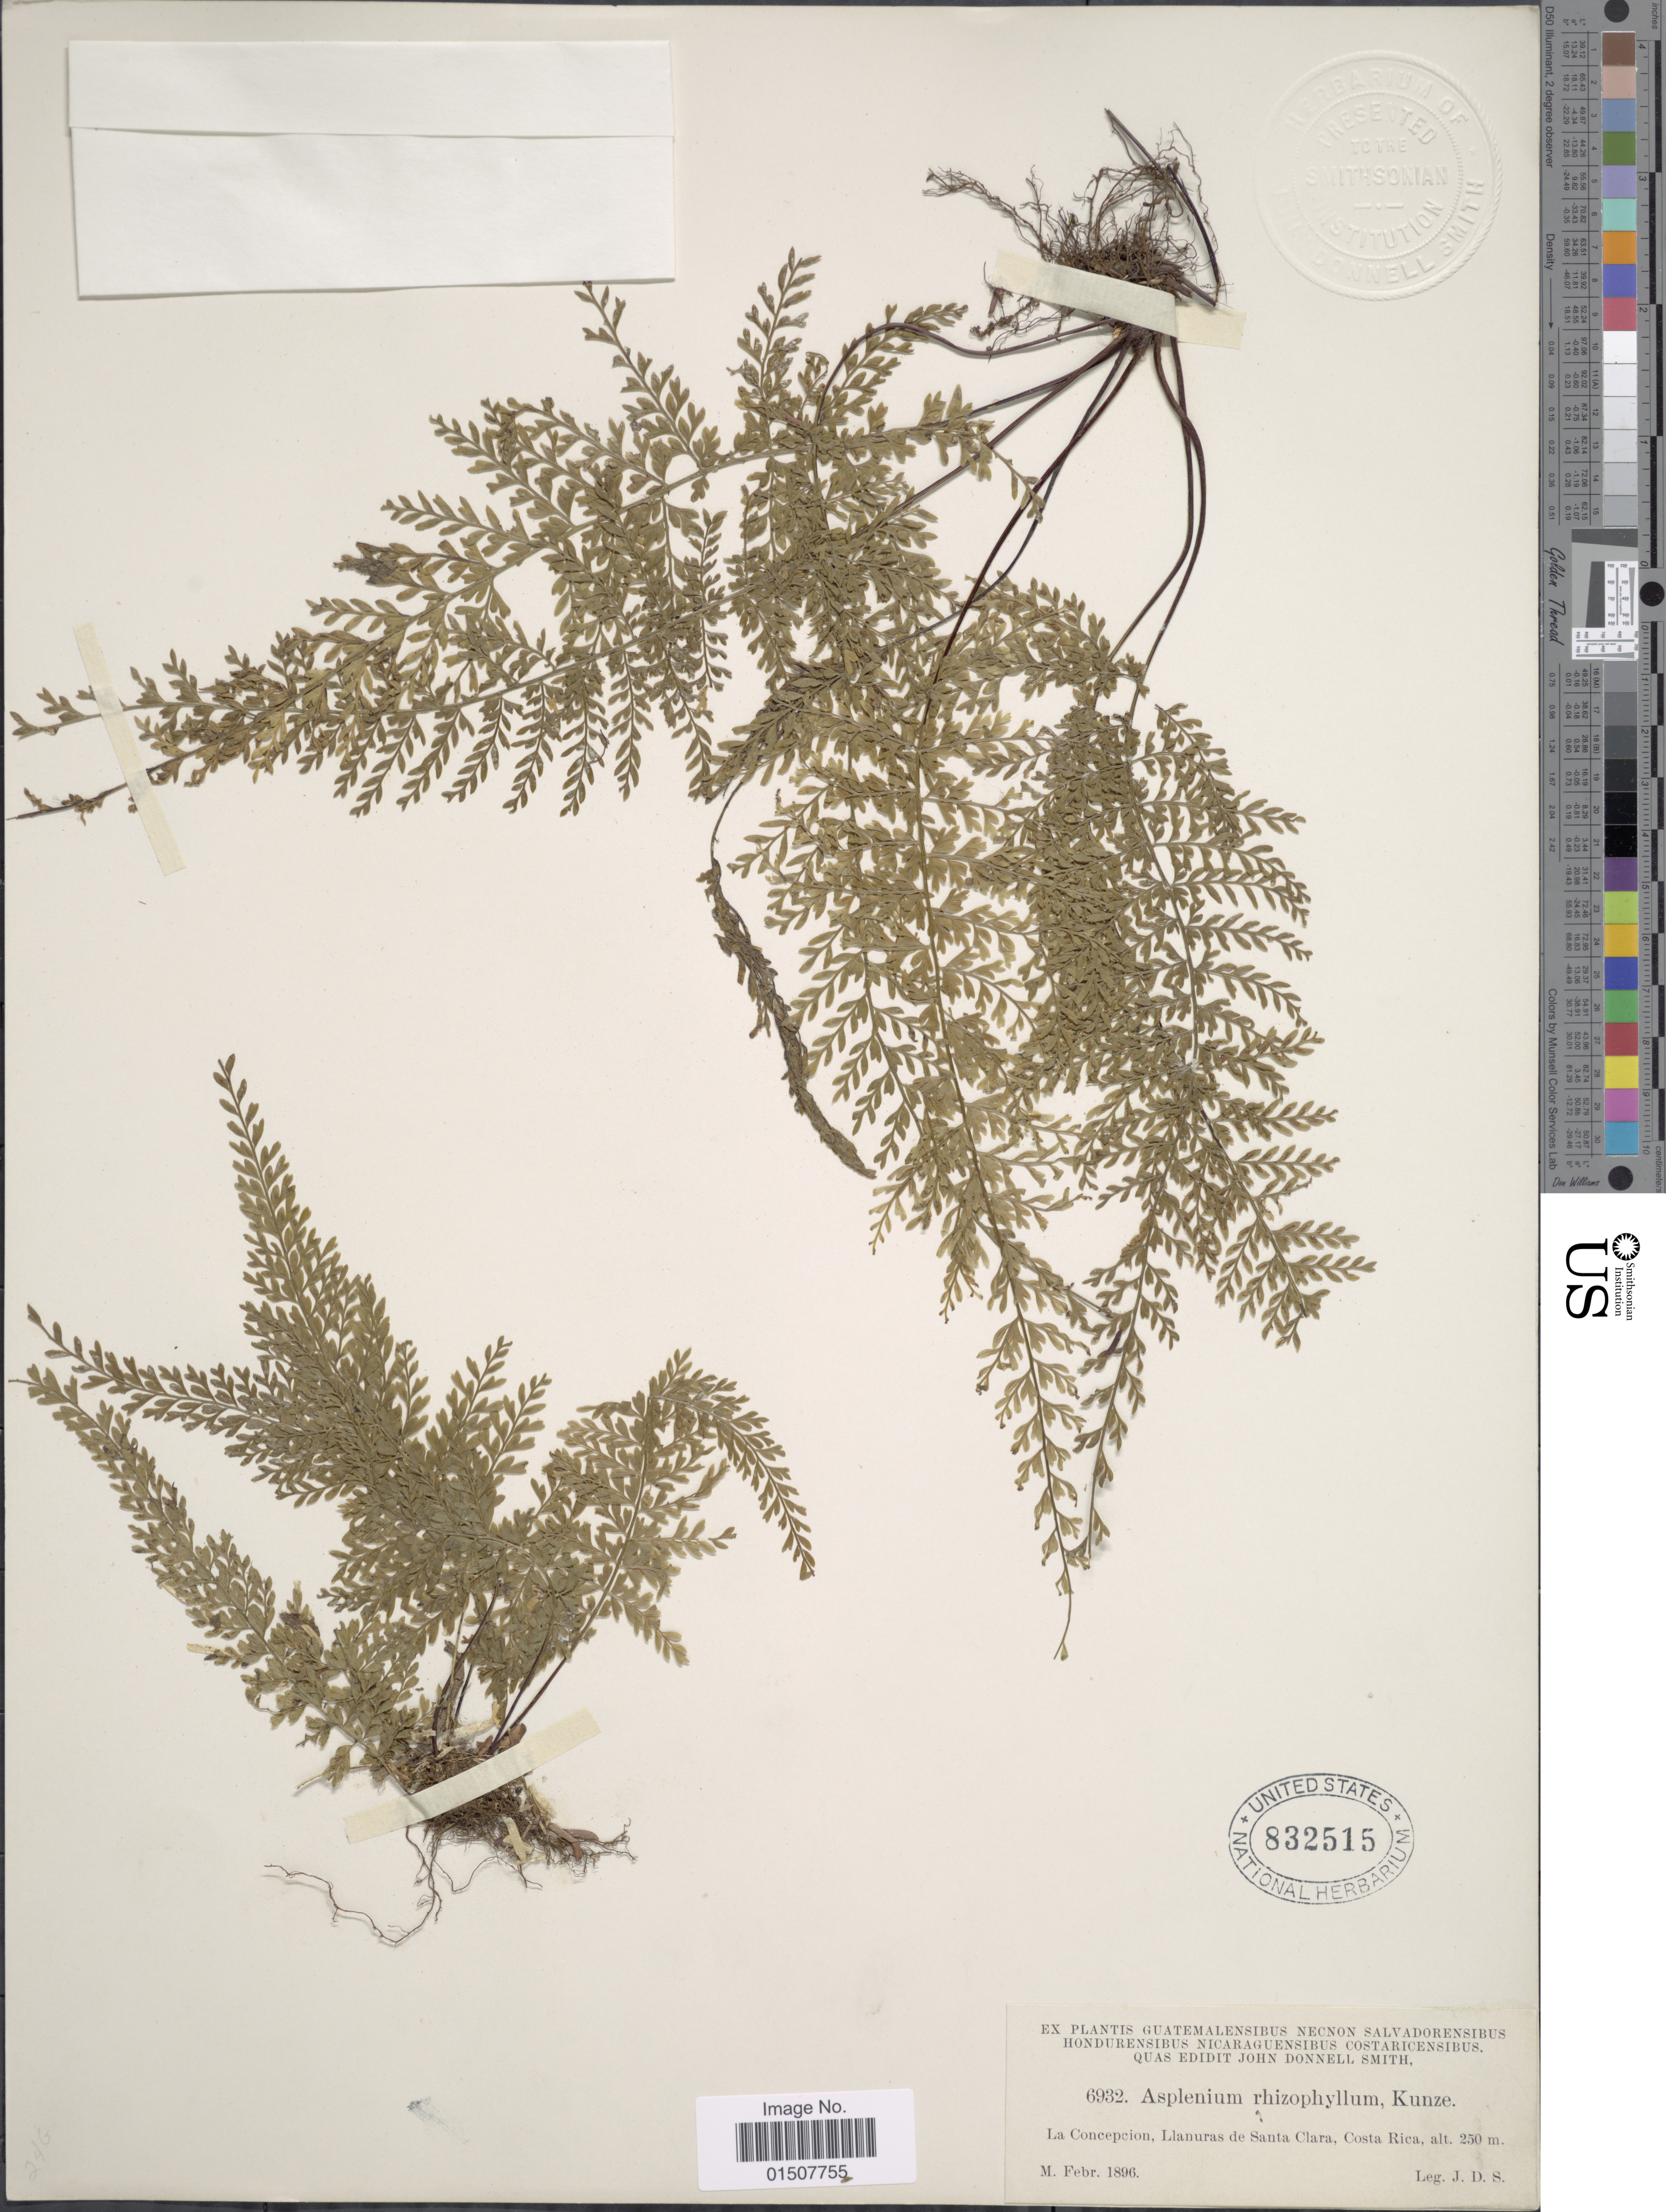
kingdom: Plantae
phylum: Tracheophyta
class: Polypodiopsida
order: Polypodiales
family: Aspleniaceae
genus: Asplenium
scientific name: Asplenium radicans var. uniserale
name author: (Raddi) L.D. Gómez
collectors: J. Donnell Smith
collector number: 6932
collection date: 1896-02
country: Costa Rica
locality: La Concepcion, Llanuras de santa Clara. Costa Rica.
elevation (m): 250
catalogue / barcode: US 832515